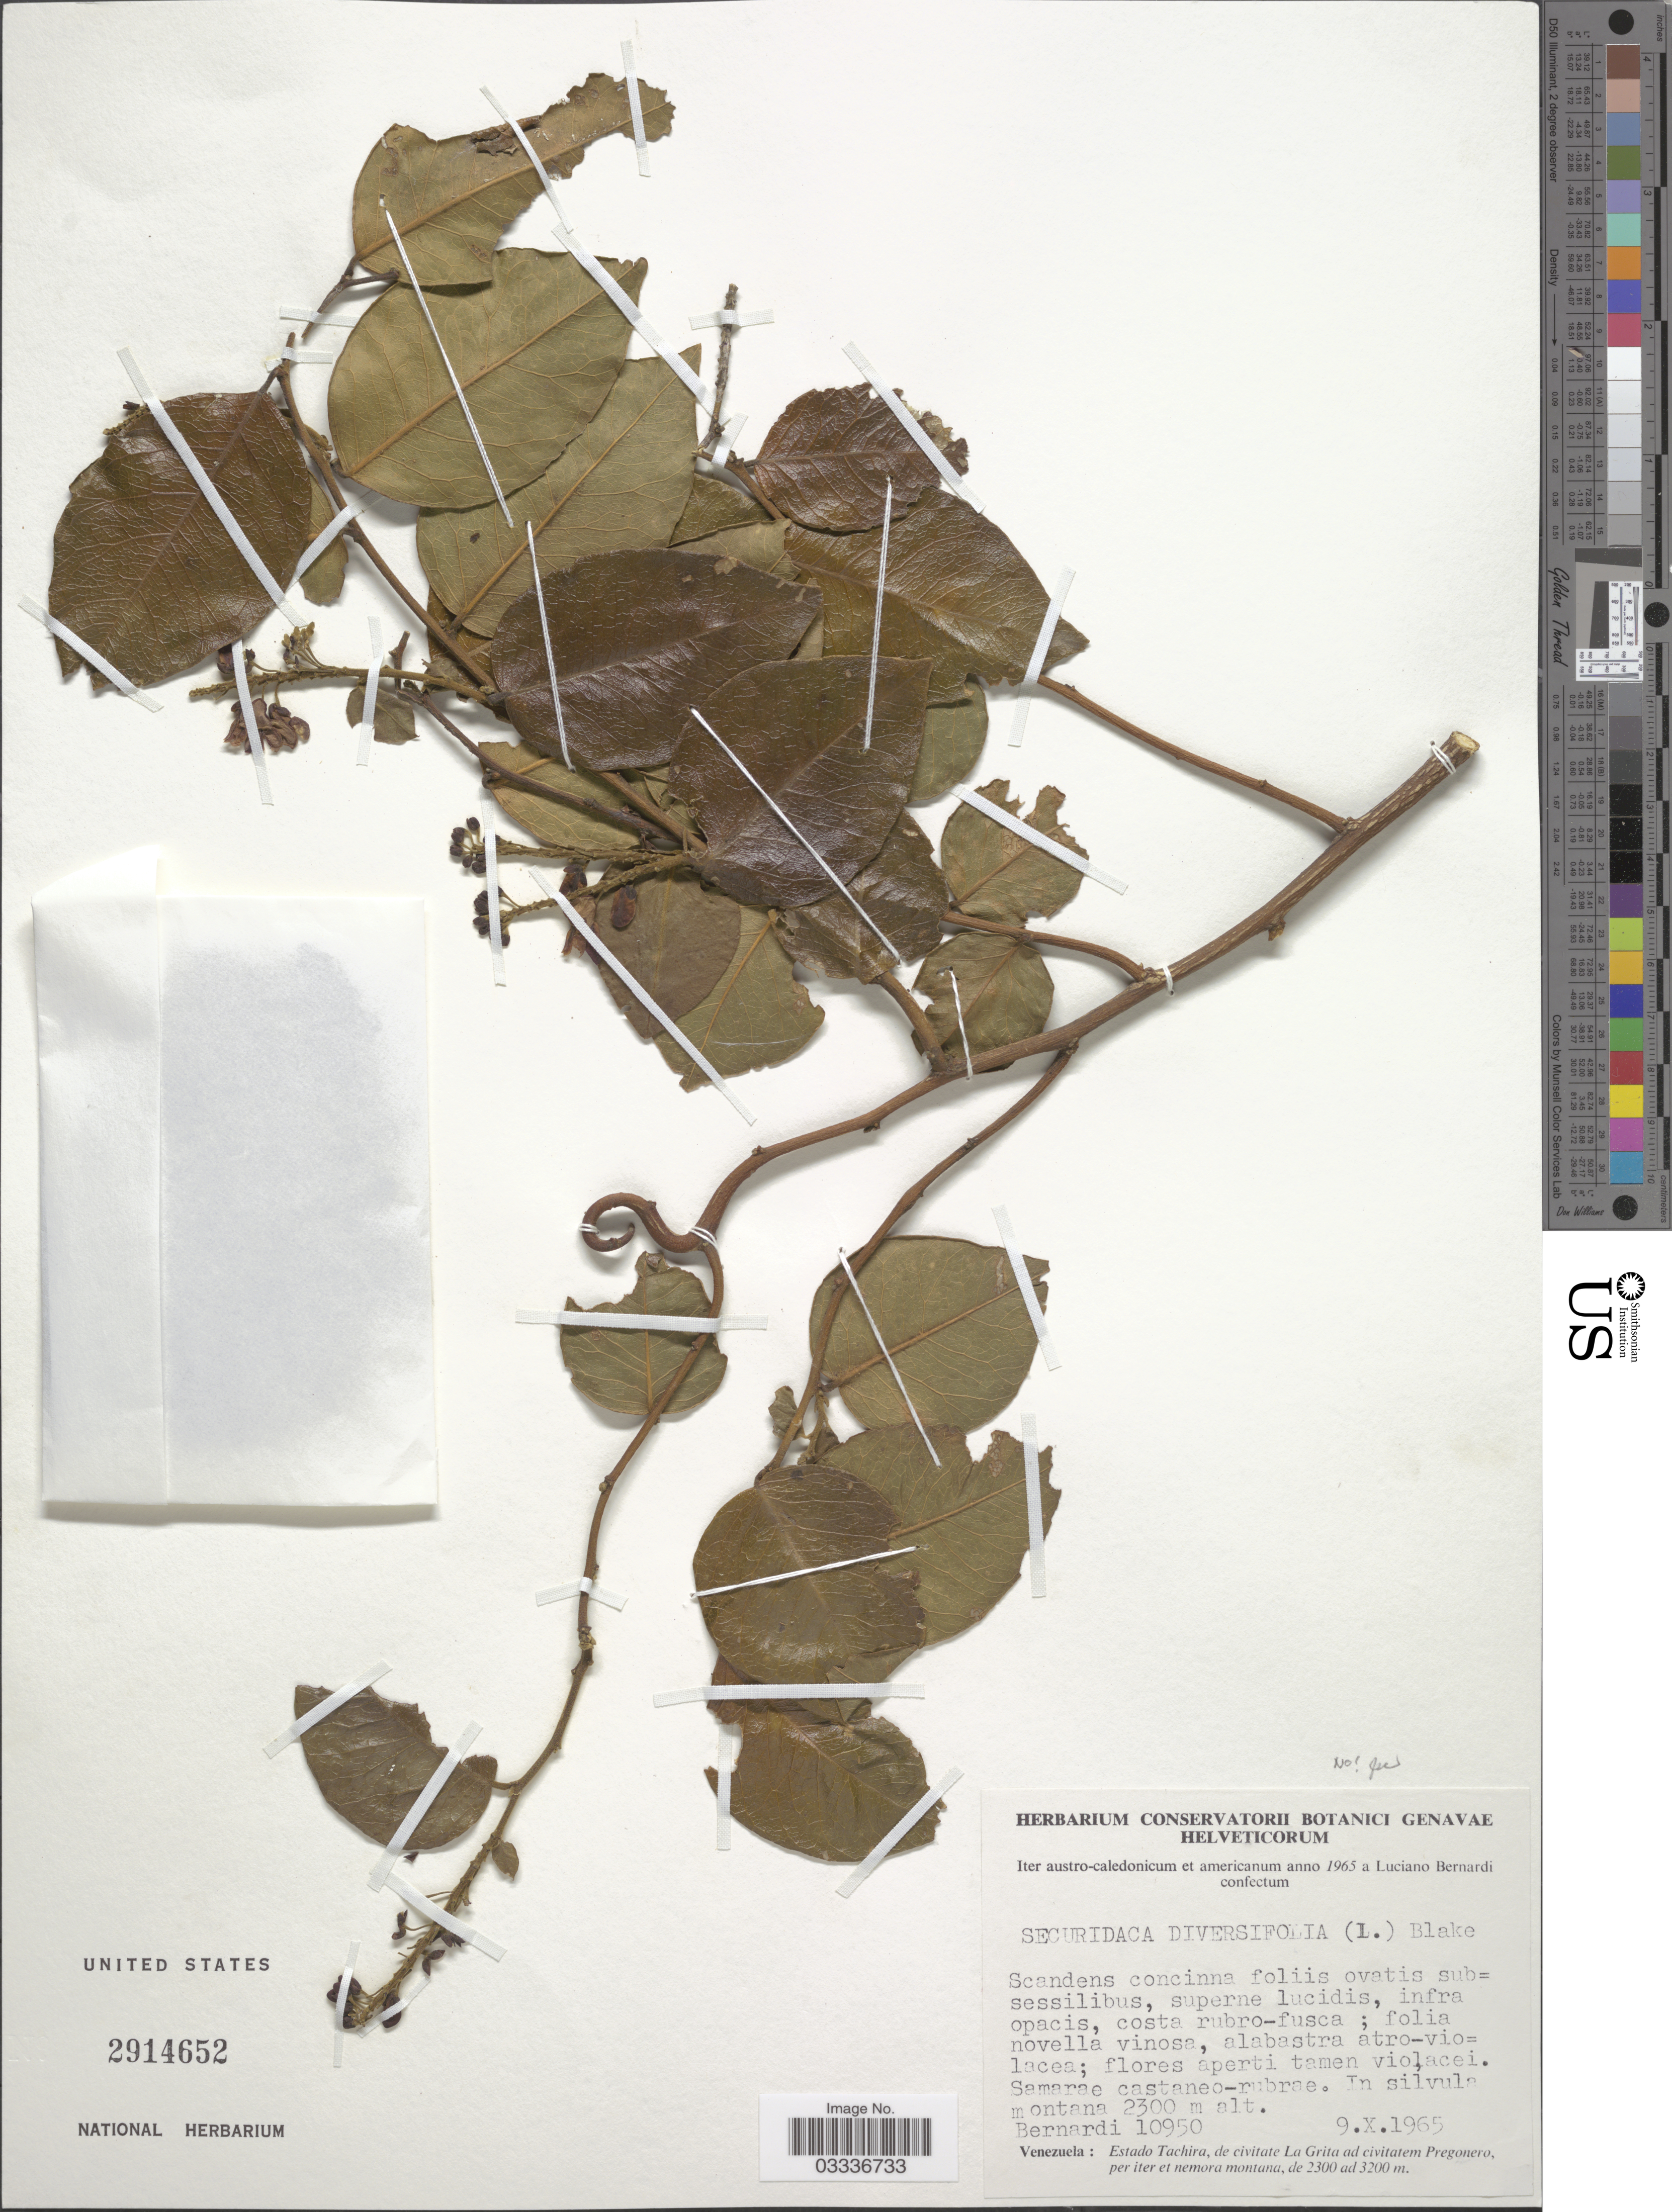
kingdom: Plantae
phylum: Tracheophyta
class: Magnoliopsida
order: Fabales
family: Polygalaceae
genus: Securidaca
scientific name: Securidaca sp.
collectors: L. Bernardi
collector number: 10950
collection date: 1965-10-09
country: Venezuela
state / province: Tachira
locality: De civitate La Grita ad civitatem Pregonero.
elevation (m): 2300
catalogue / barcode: US 2914652